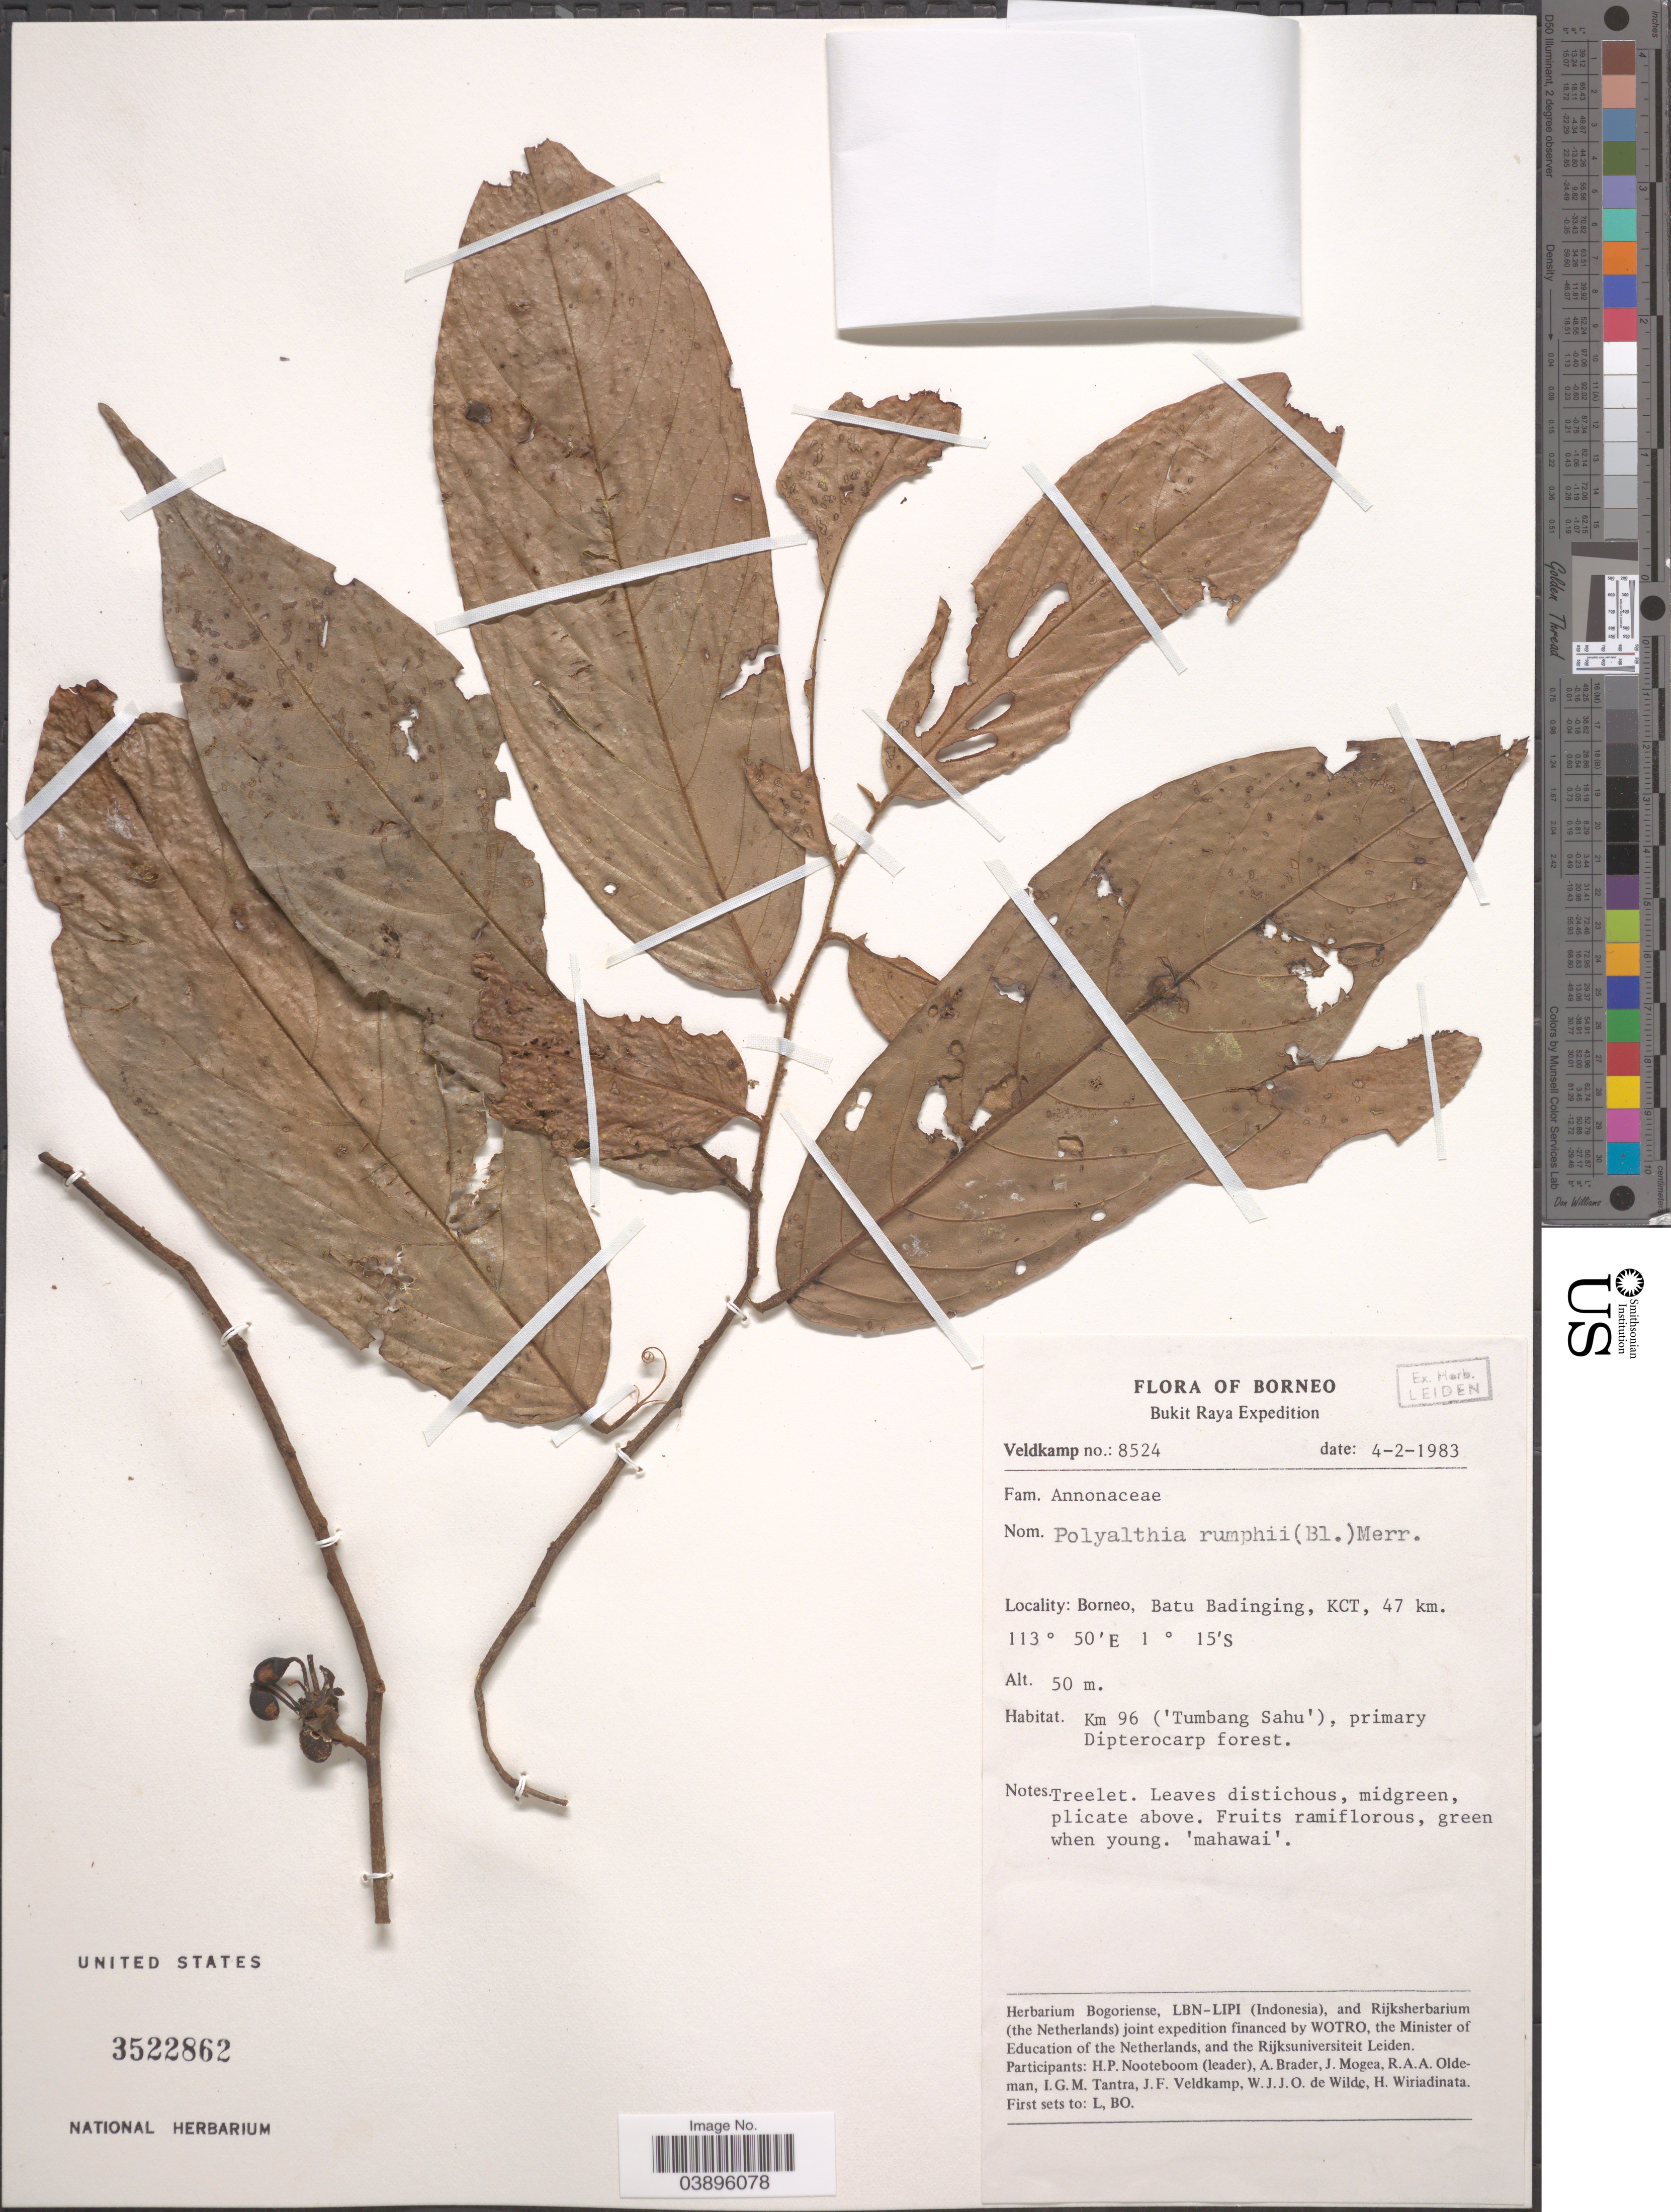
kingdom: Plantae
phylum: Tracheophyta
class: Magnoliopsida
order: Magnoliales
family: Annonaceae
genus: Polyalthia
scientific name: Polyalthia rumphii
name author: (Blume ex Hensch.) Merr.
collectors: -. Veldkamp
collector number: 8524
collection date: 1983-02-04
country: Malaysia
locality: Borneo. Batu Badinging, KCT, 47 km. Km 96 ('Tumbang Sahu')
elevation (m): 50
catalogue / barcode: US 3522862